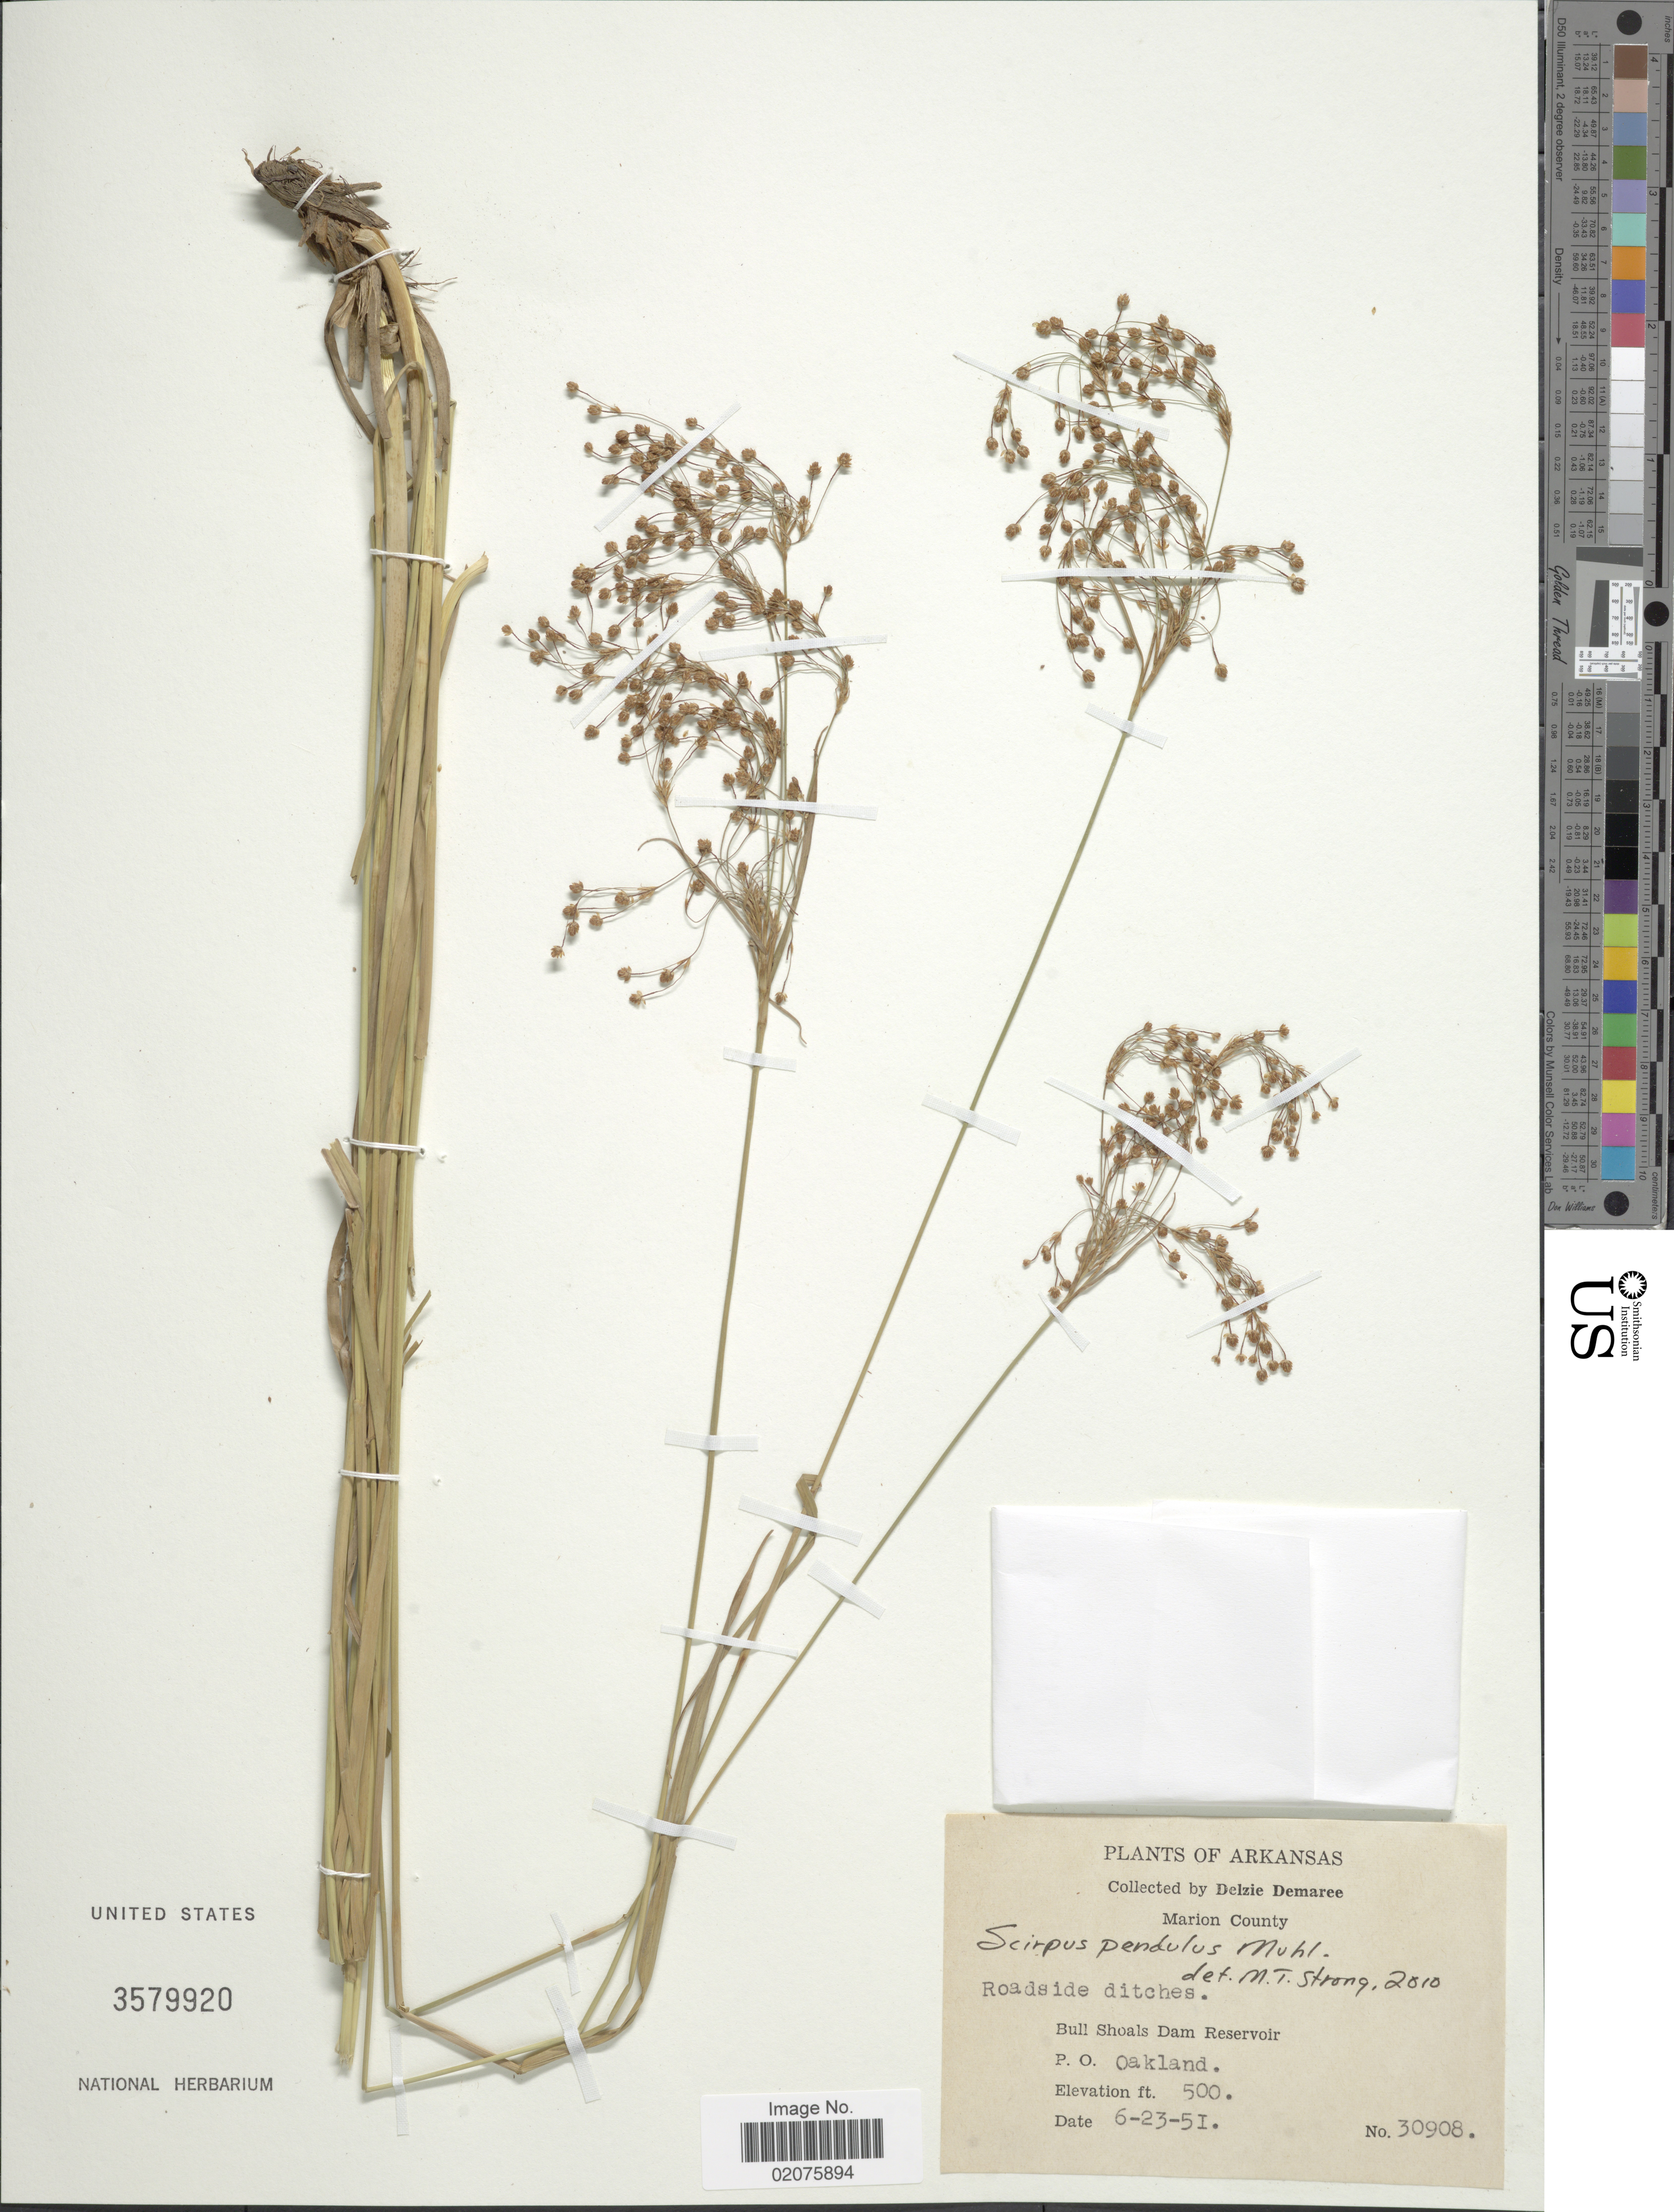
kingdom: Plantae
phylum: Tracheophyta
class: Liliopsida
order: Poales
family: Cyperaceae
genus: Scirpus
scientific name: Scirpus pendulus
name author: Muhl.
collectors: D. Demaree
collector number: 30908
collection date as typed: Transcribed d/m/y: 23/6/51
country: United States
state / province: Arkansas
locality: Marion County. Bull Shoals Dam Reservoir P.O. Oakland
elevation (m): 152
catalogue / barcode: US 3579920